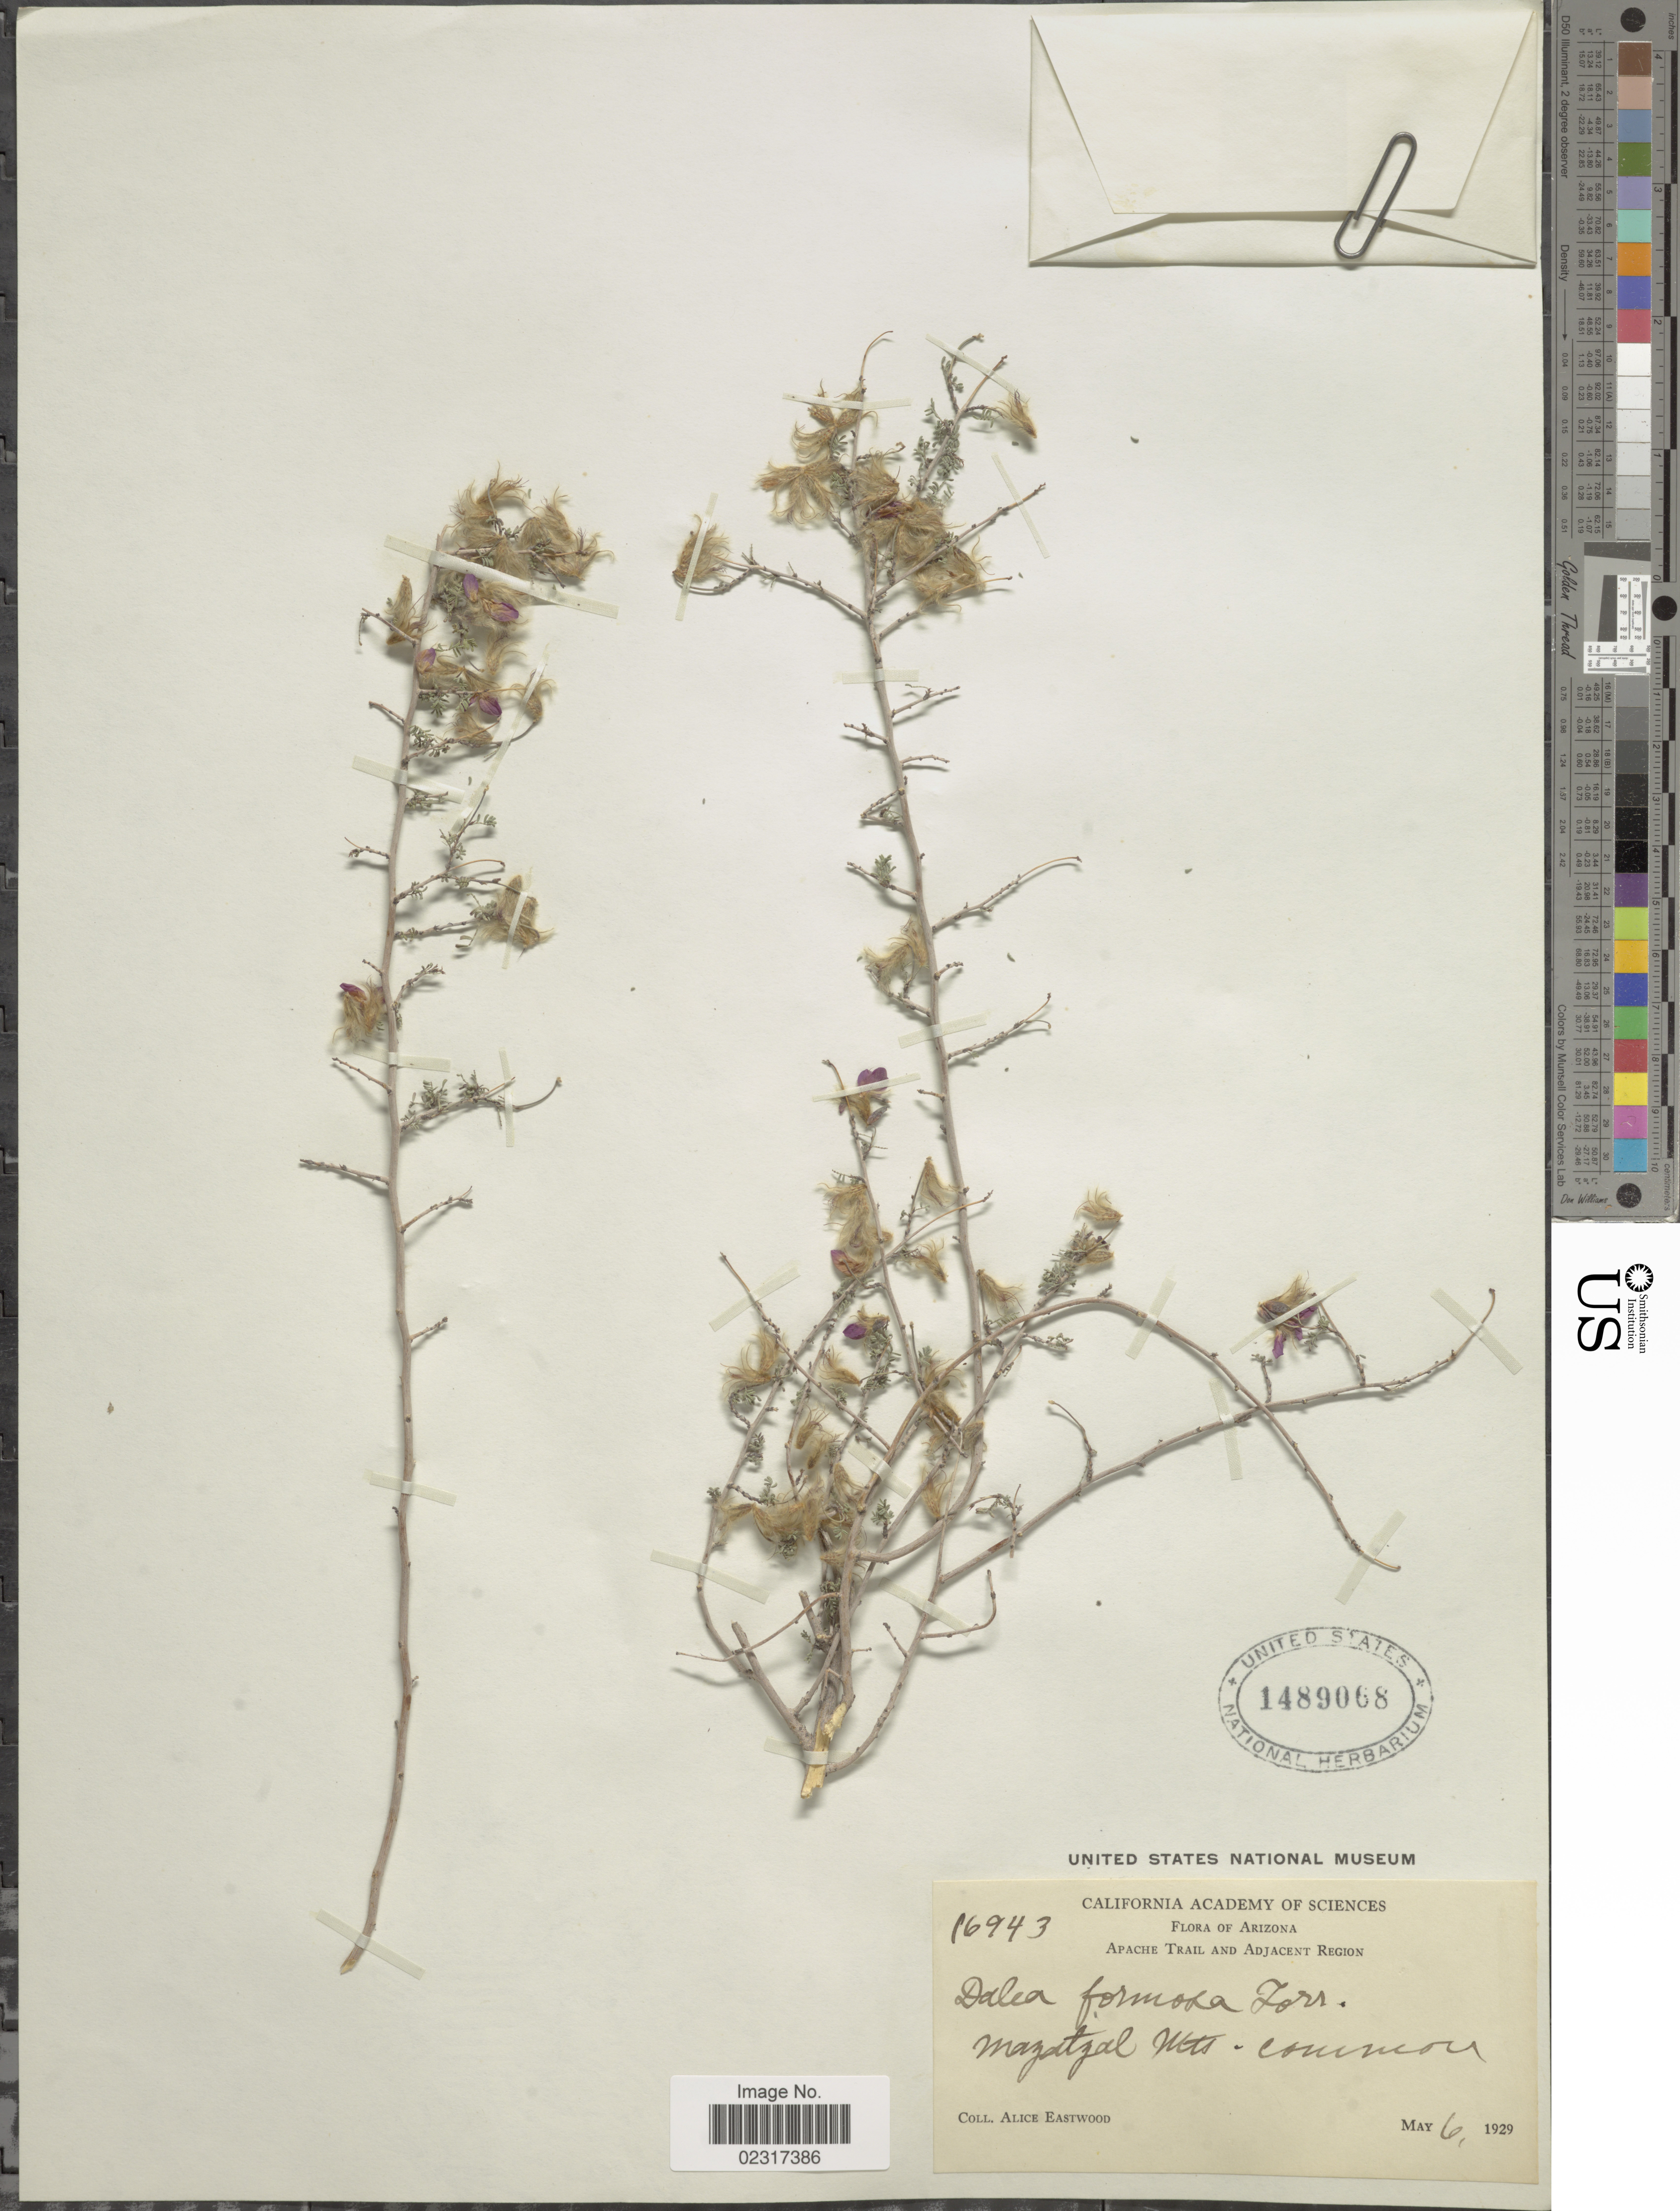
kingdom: Plantae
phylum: Tracheophyta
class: Magnoliopsida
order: Fabales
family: Fabaceae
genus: Dalea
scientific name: Dalea formosa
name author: Torr.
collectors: A. Eastwood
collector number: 16943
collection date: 1929-05-06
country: United States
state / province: Arizona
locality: Apache Trail and adjacent region, Mazatzal Mts. common.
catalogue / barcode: US 1489068